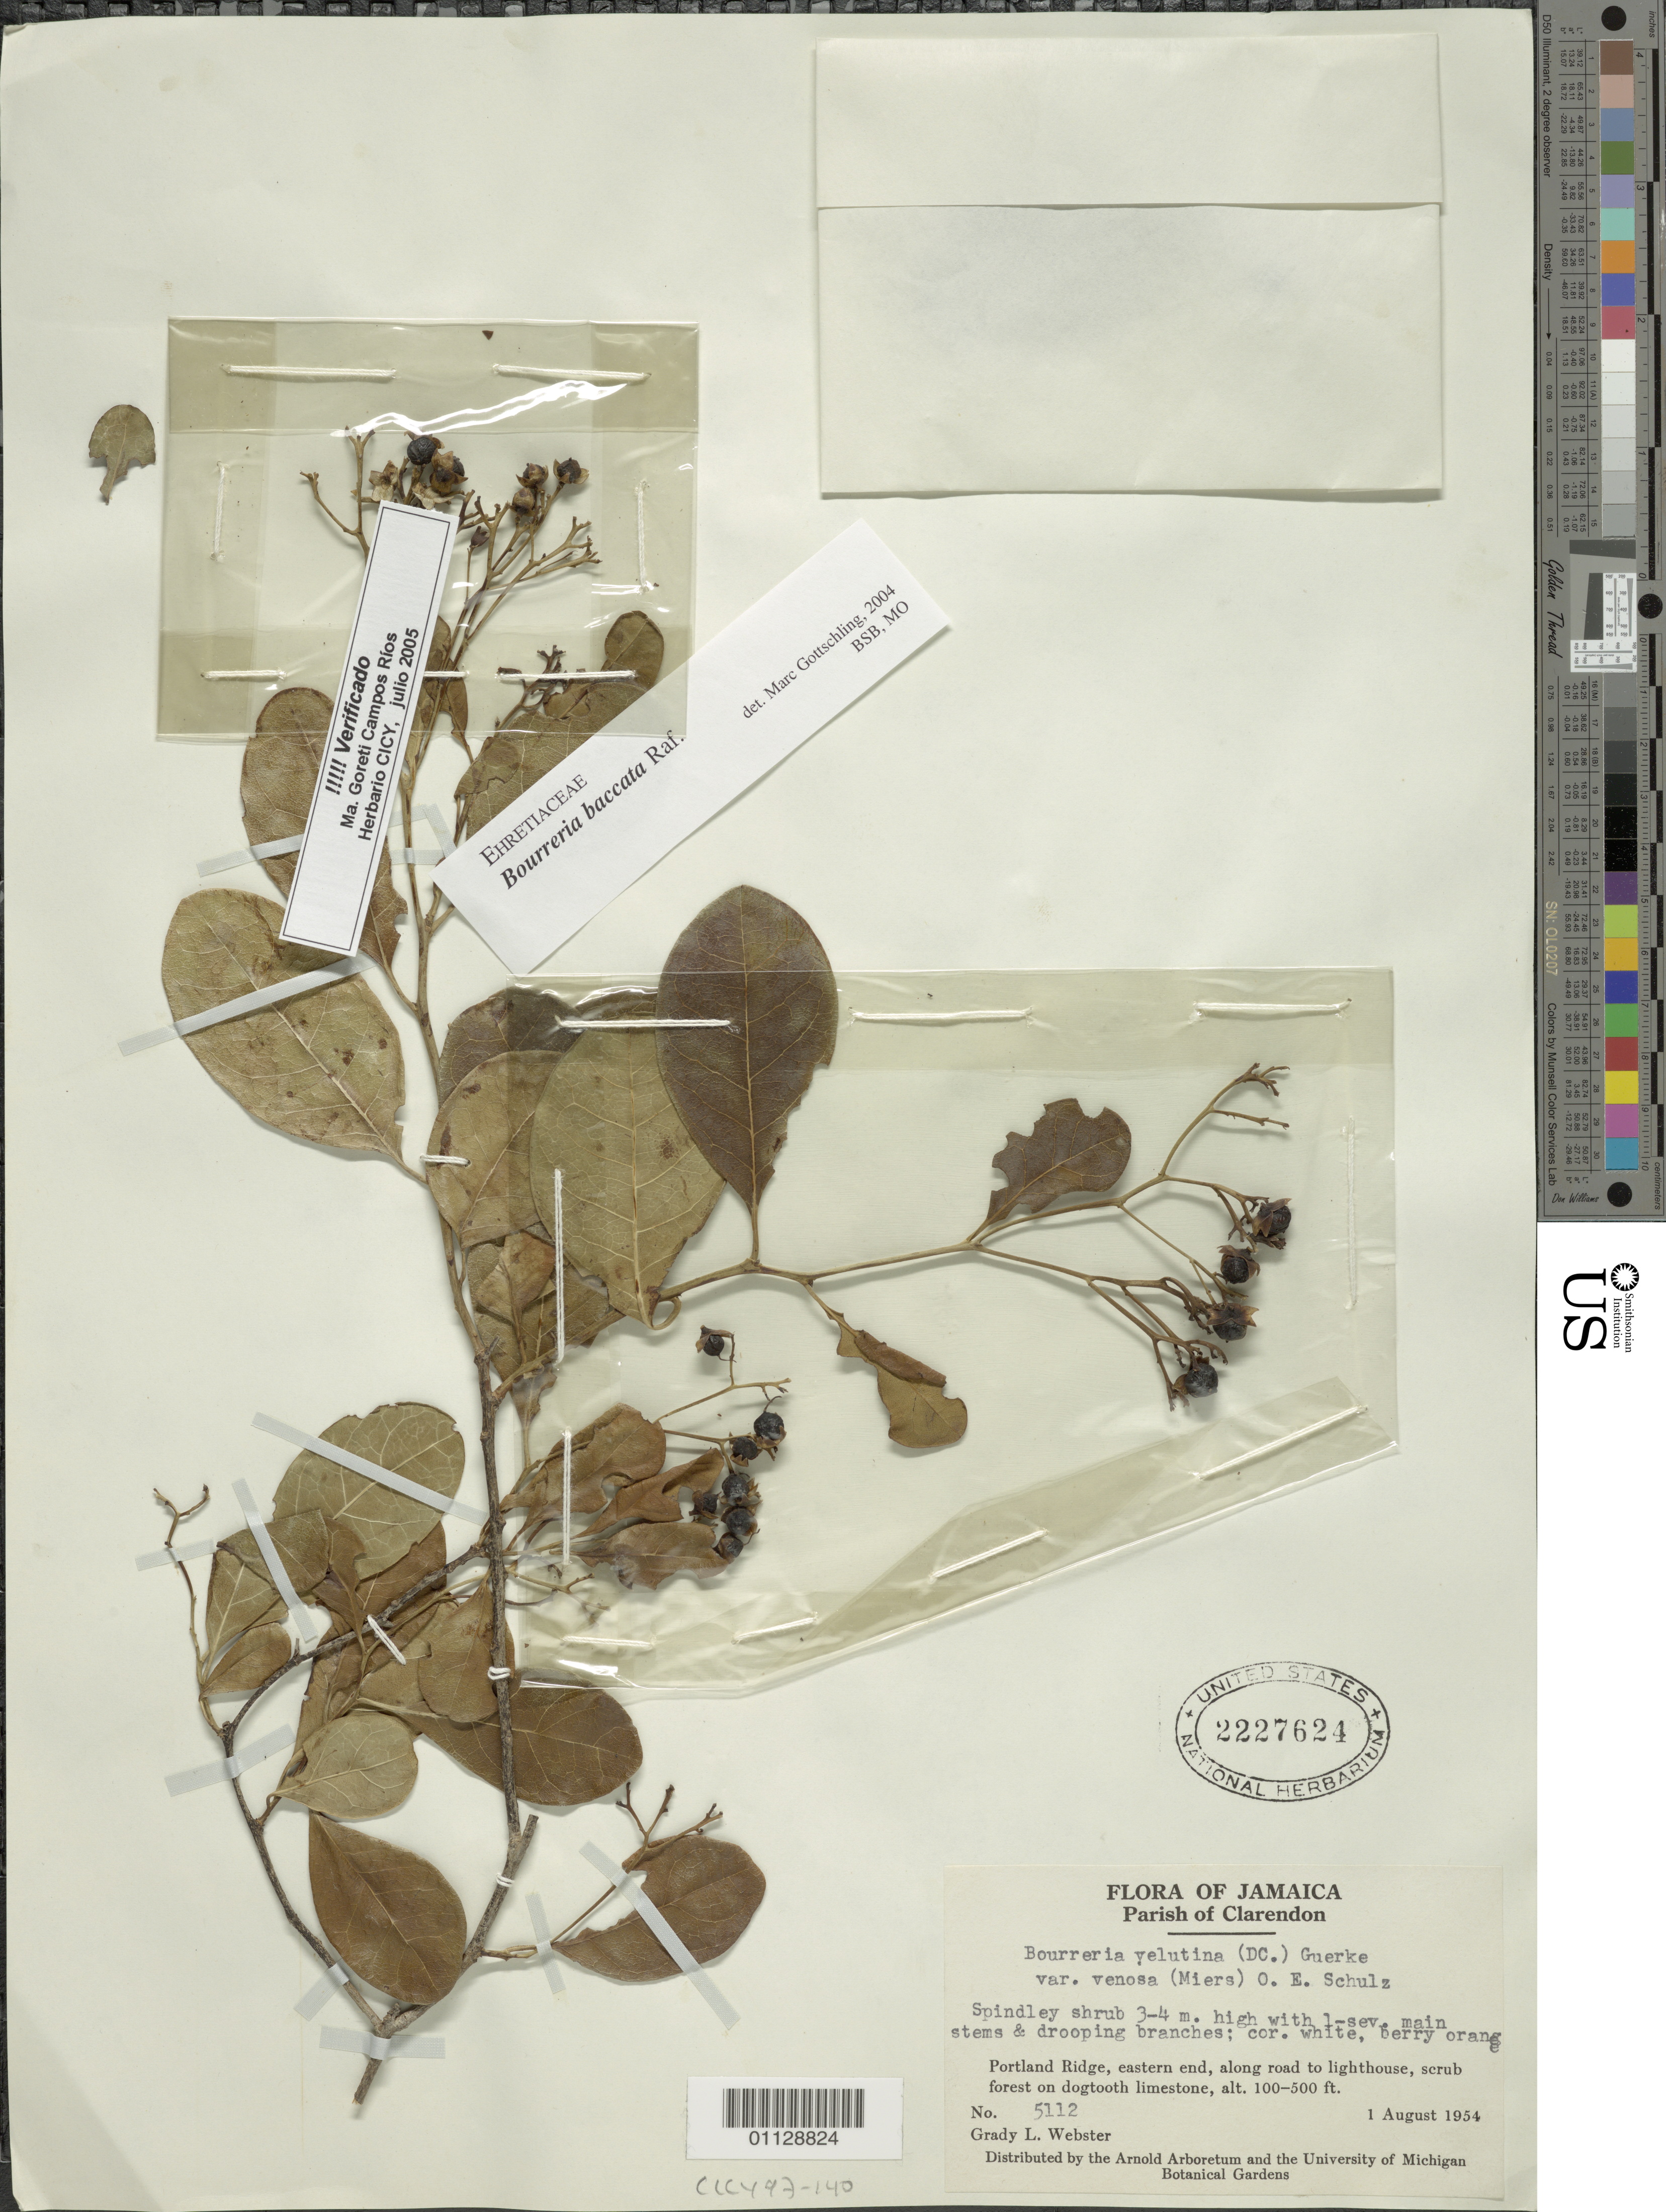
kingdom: Plantae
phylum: Tracheophyta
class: Magnoliopsida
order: Boraginales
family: Ehretiaceae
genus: Bourreria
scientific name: Bourreria baccata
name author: Raf.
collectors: G. L. Webster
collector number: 5112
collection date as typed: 01 Aug 1954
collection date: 1954-08-01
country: Jamaica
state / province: Saint Catherine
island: Jamaica I.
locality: Portland Ridge, eastern end, along road to the lighthouse, scrub forest on dogtooth limestone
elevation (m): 30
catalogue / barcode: US 2227624